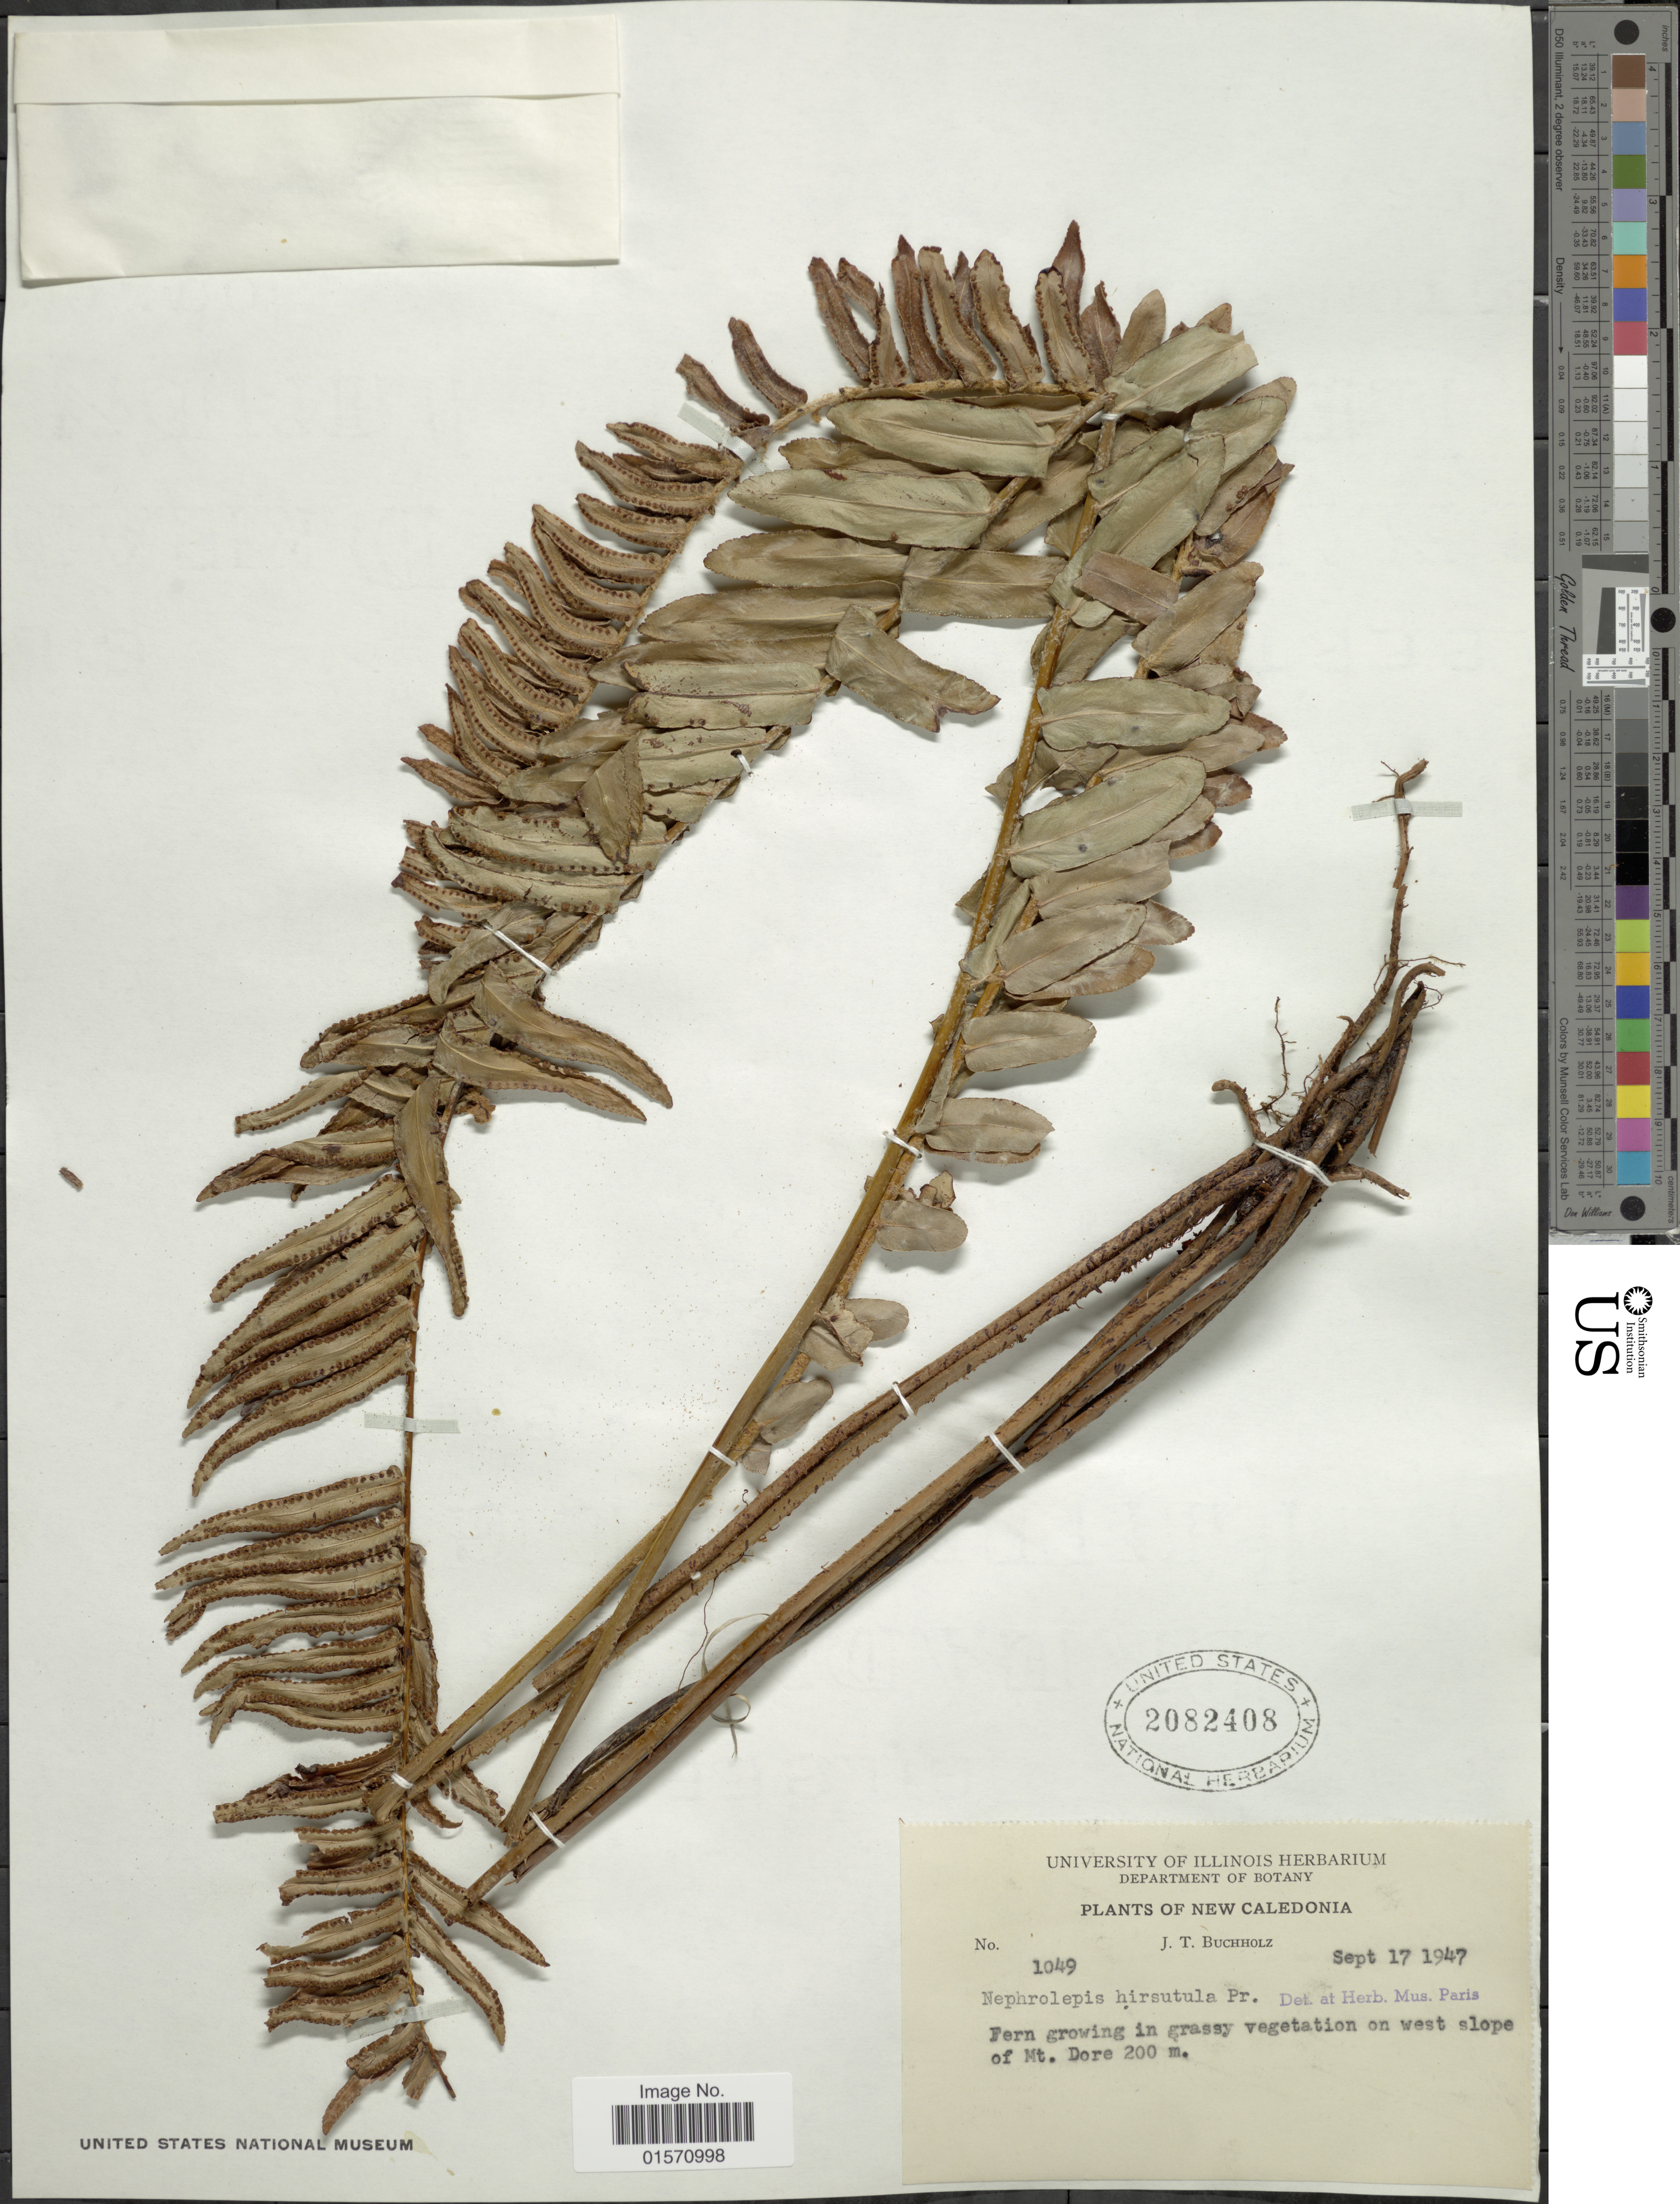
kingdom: Plantae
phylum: Tracheophyta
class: Polypodiopsida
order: Polypodiales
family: Nephrolepidaceae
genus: Nephrolepis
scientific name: Nephrolepis hirsutula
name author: (G. Forst.) C. Presl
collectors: J. T. Buchholz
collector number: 1049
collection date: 1947-09-17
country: New Caledonia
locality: West slope of Mt. Dore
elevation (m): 200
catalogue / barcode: US 2082408